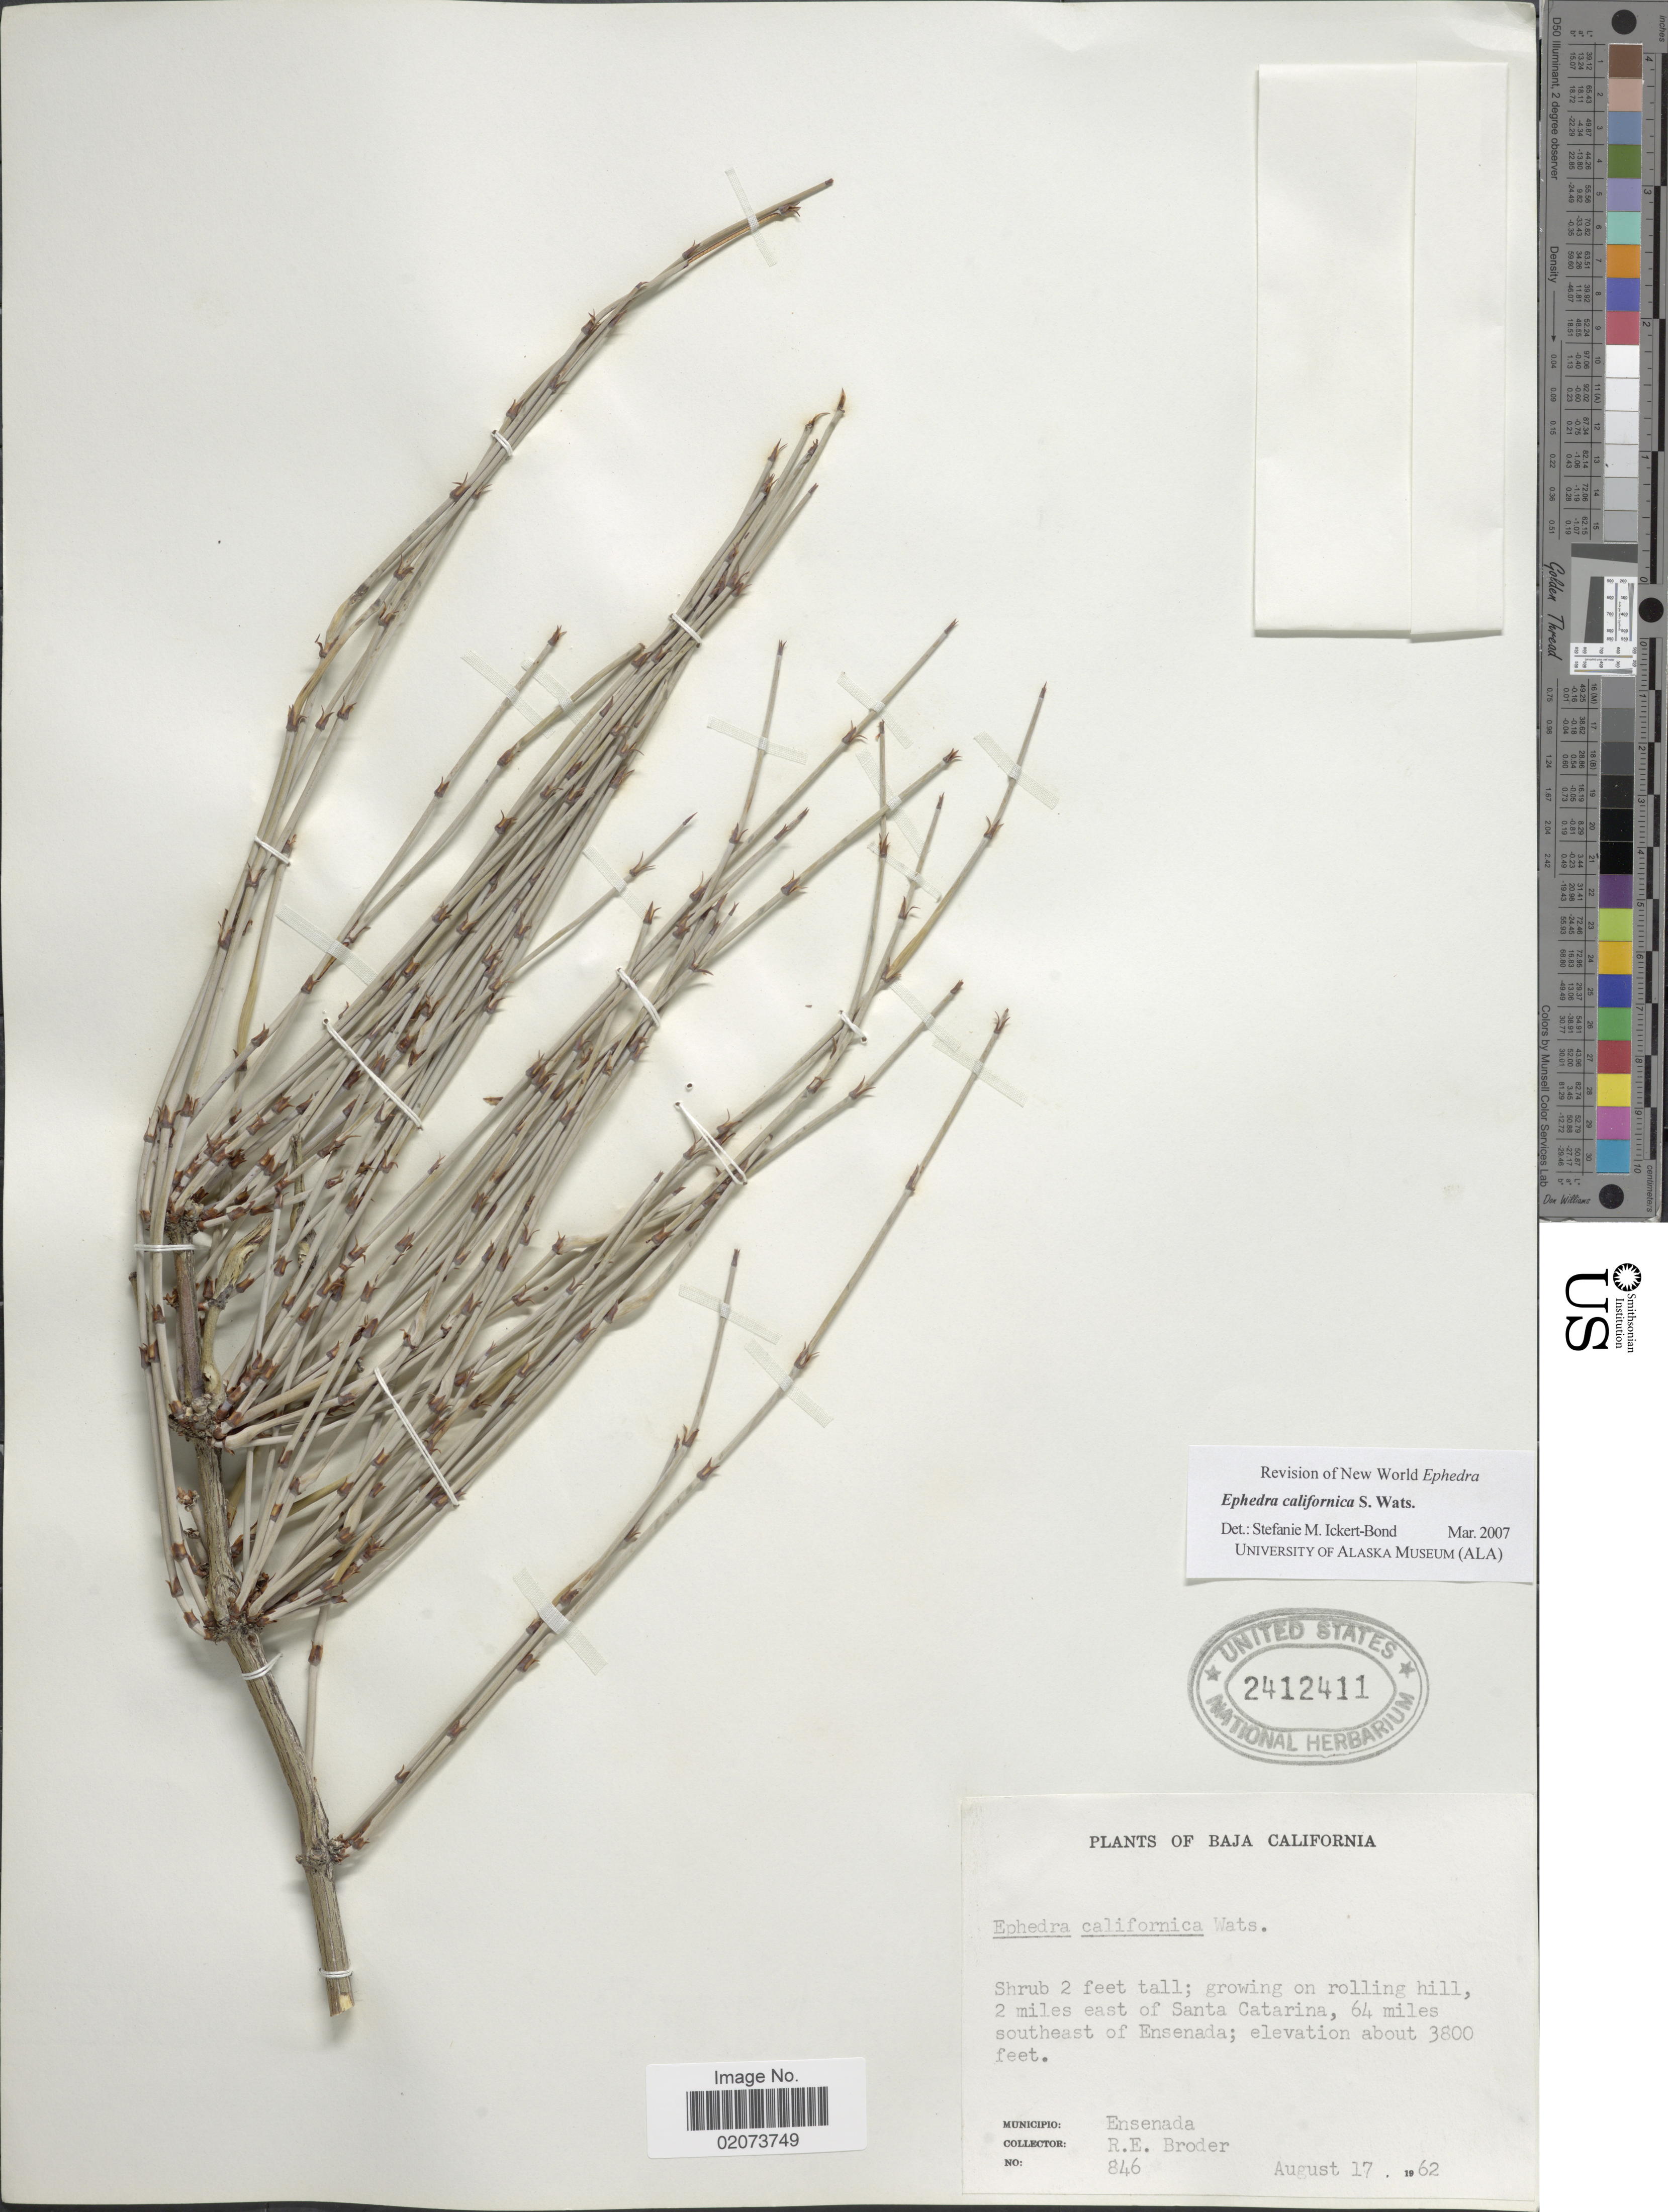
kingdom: Plantae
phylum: Tracheophyta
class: Gnetopsida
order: Ephedrales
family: Ephedraceae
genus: Ephedra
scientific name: Ephedra californica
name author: S. Watson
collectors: R. Border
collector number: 846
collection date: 1962-08-17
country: Mexico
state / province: Baja California Norte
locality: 2 miles east of Santa Catarina, 64 miles southeast of Ensenada, Municipio Ensenada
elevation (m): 1158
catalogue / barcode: US 2412411